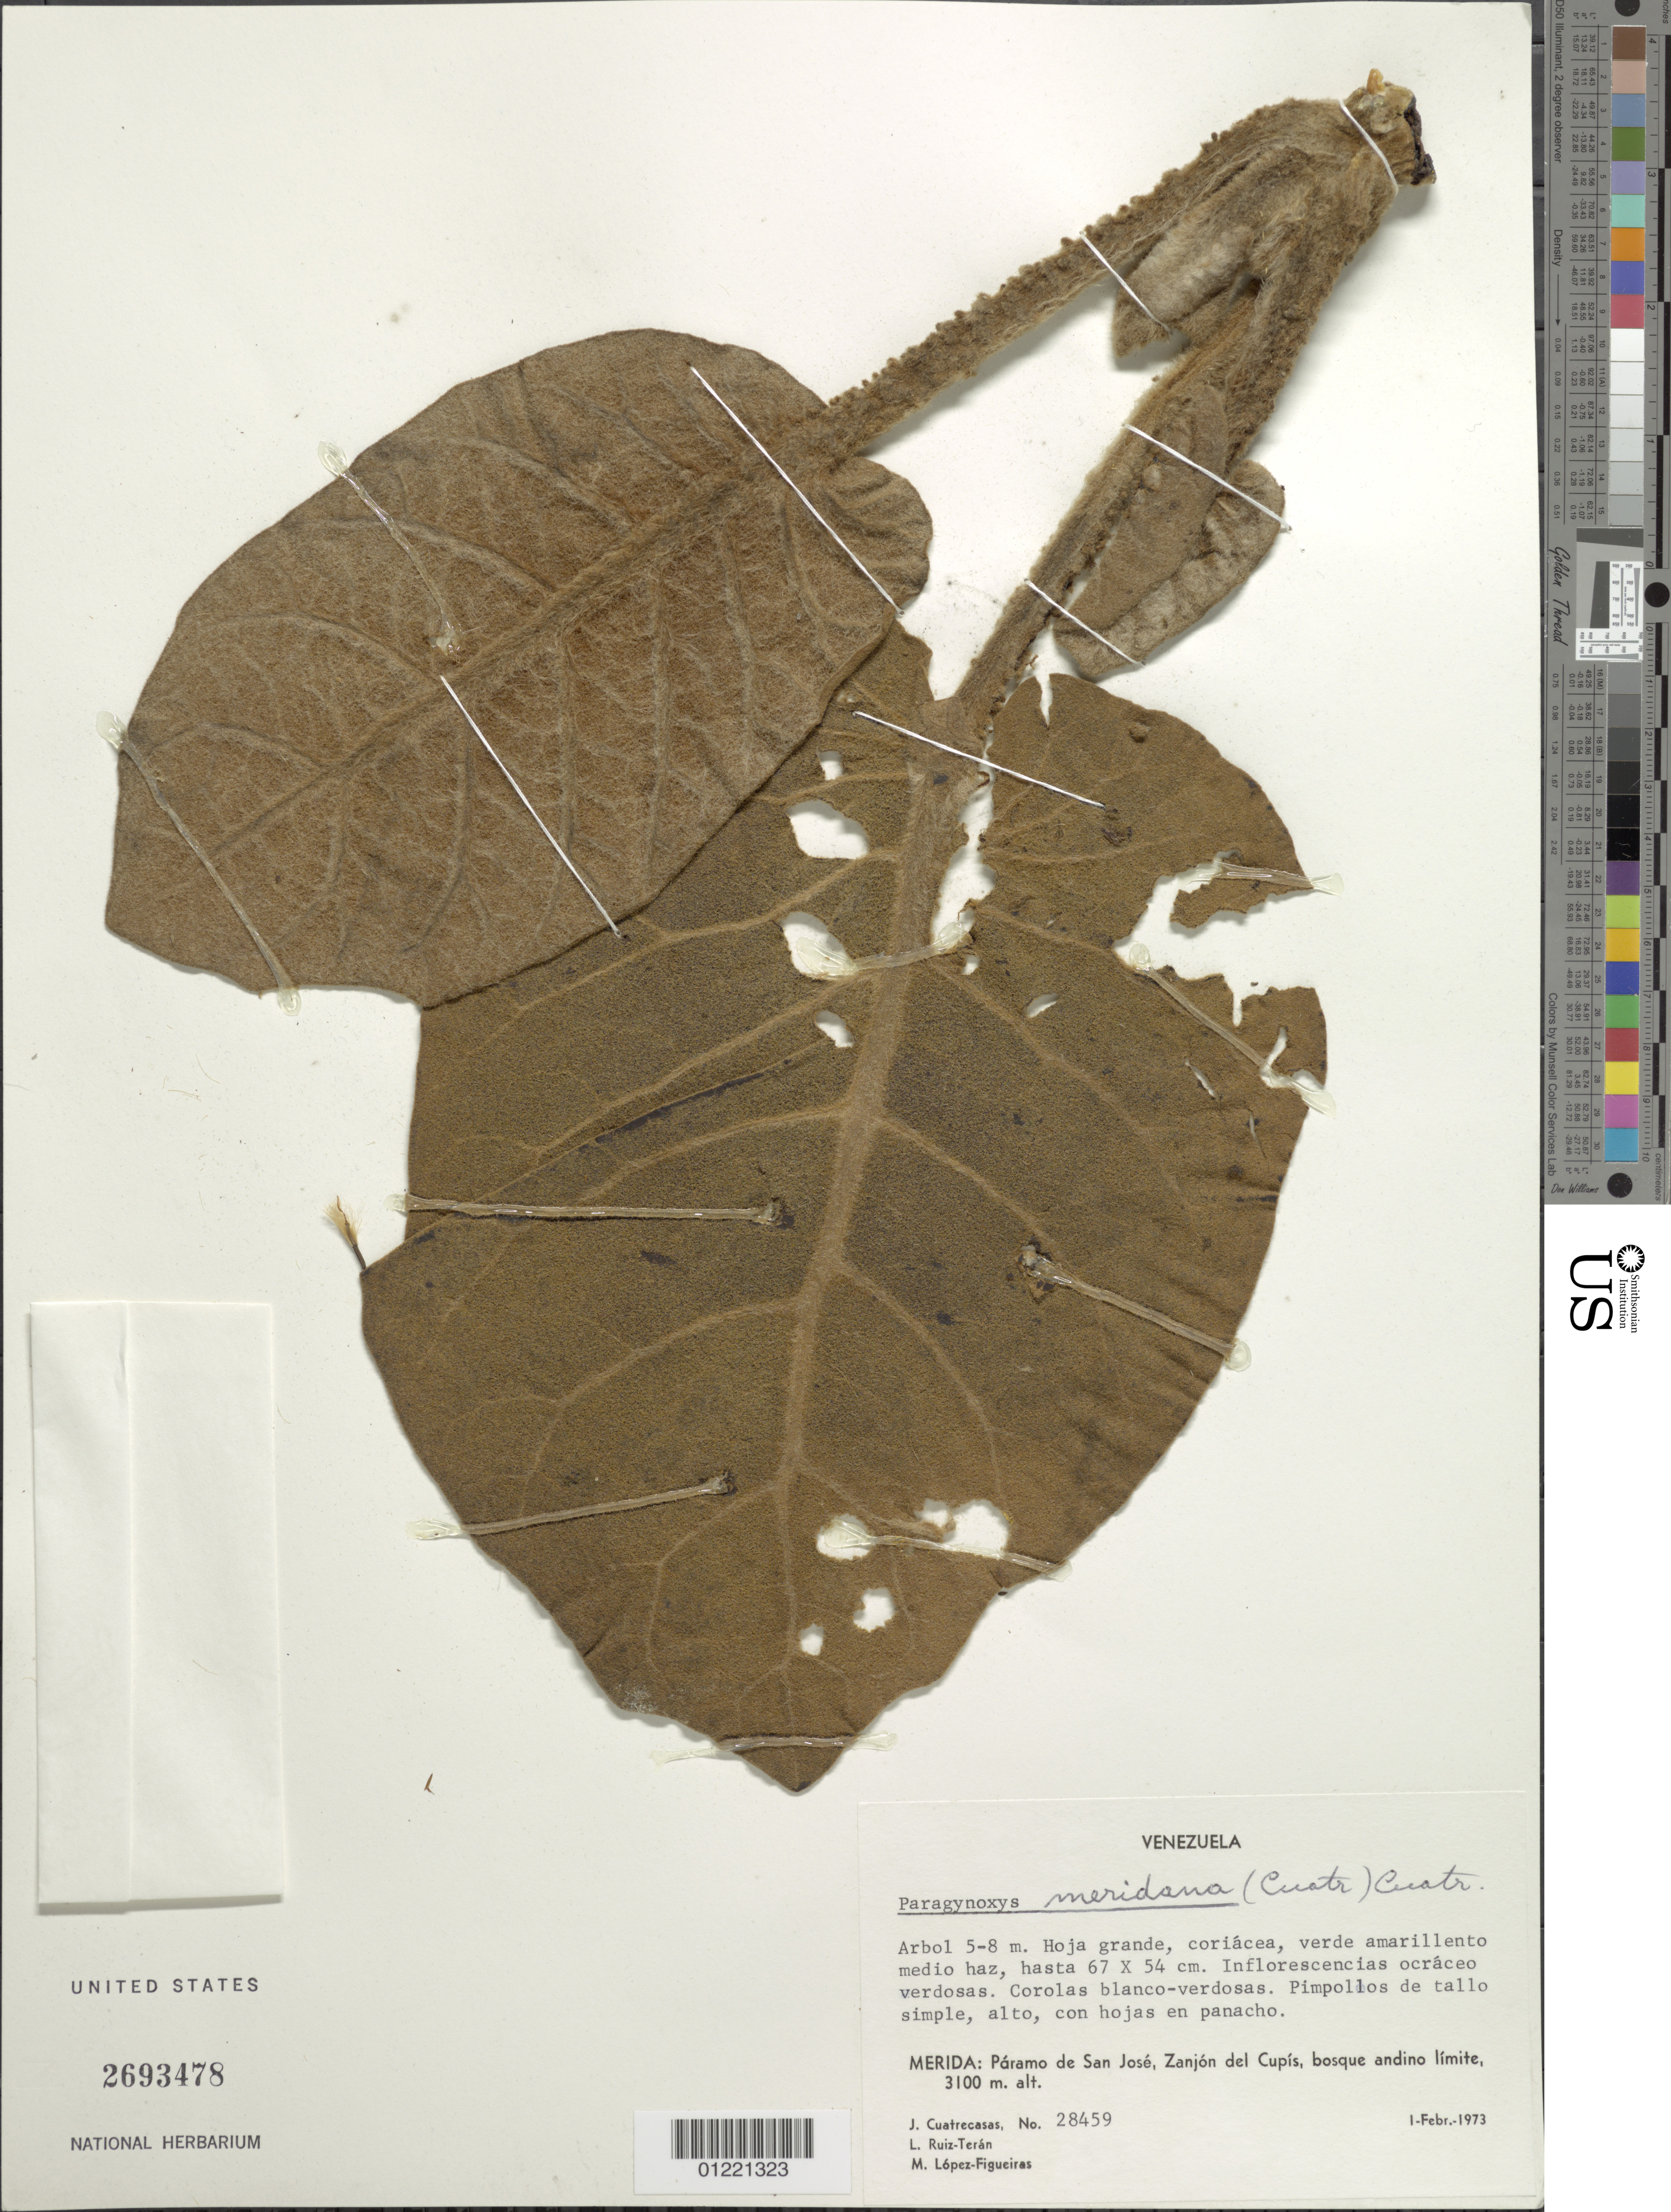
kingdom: Plantae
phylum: Tracheophyta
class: Magnoliopsida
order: Asterales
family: Asteraceae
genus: Paragynoxys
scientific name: Paragynoxys meridana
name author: (Cuatrec.) Cuatrec.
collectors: J. Cuatrecasas, L. E. Ruíz-Terán & M. López Figueiras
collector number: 28459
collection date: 1973-02-01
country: Venezuela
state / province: Mérida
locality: Paramo de San Jose, Zanjon del Cupis, bosque andino limite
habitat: bosque andino límite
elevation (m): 3100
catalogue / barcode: US 2693478